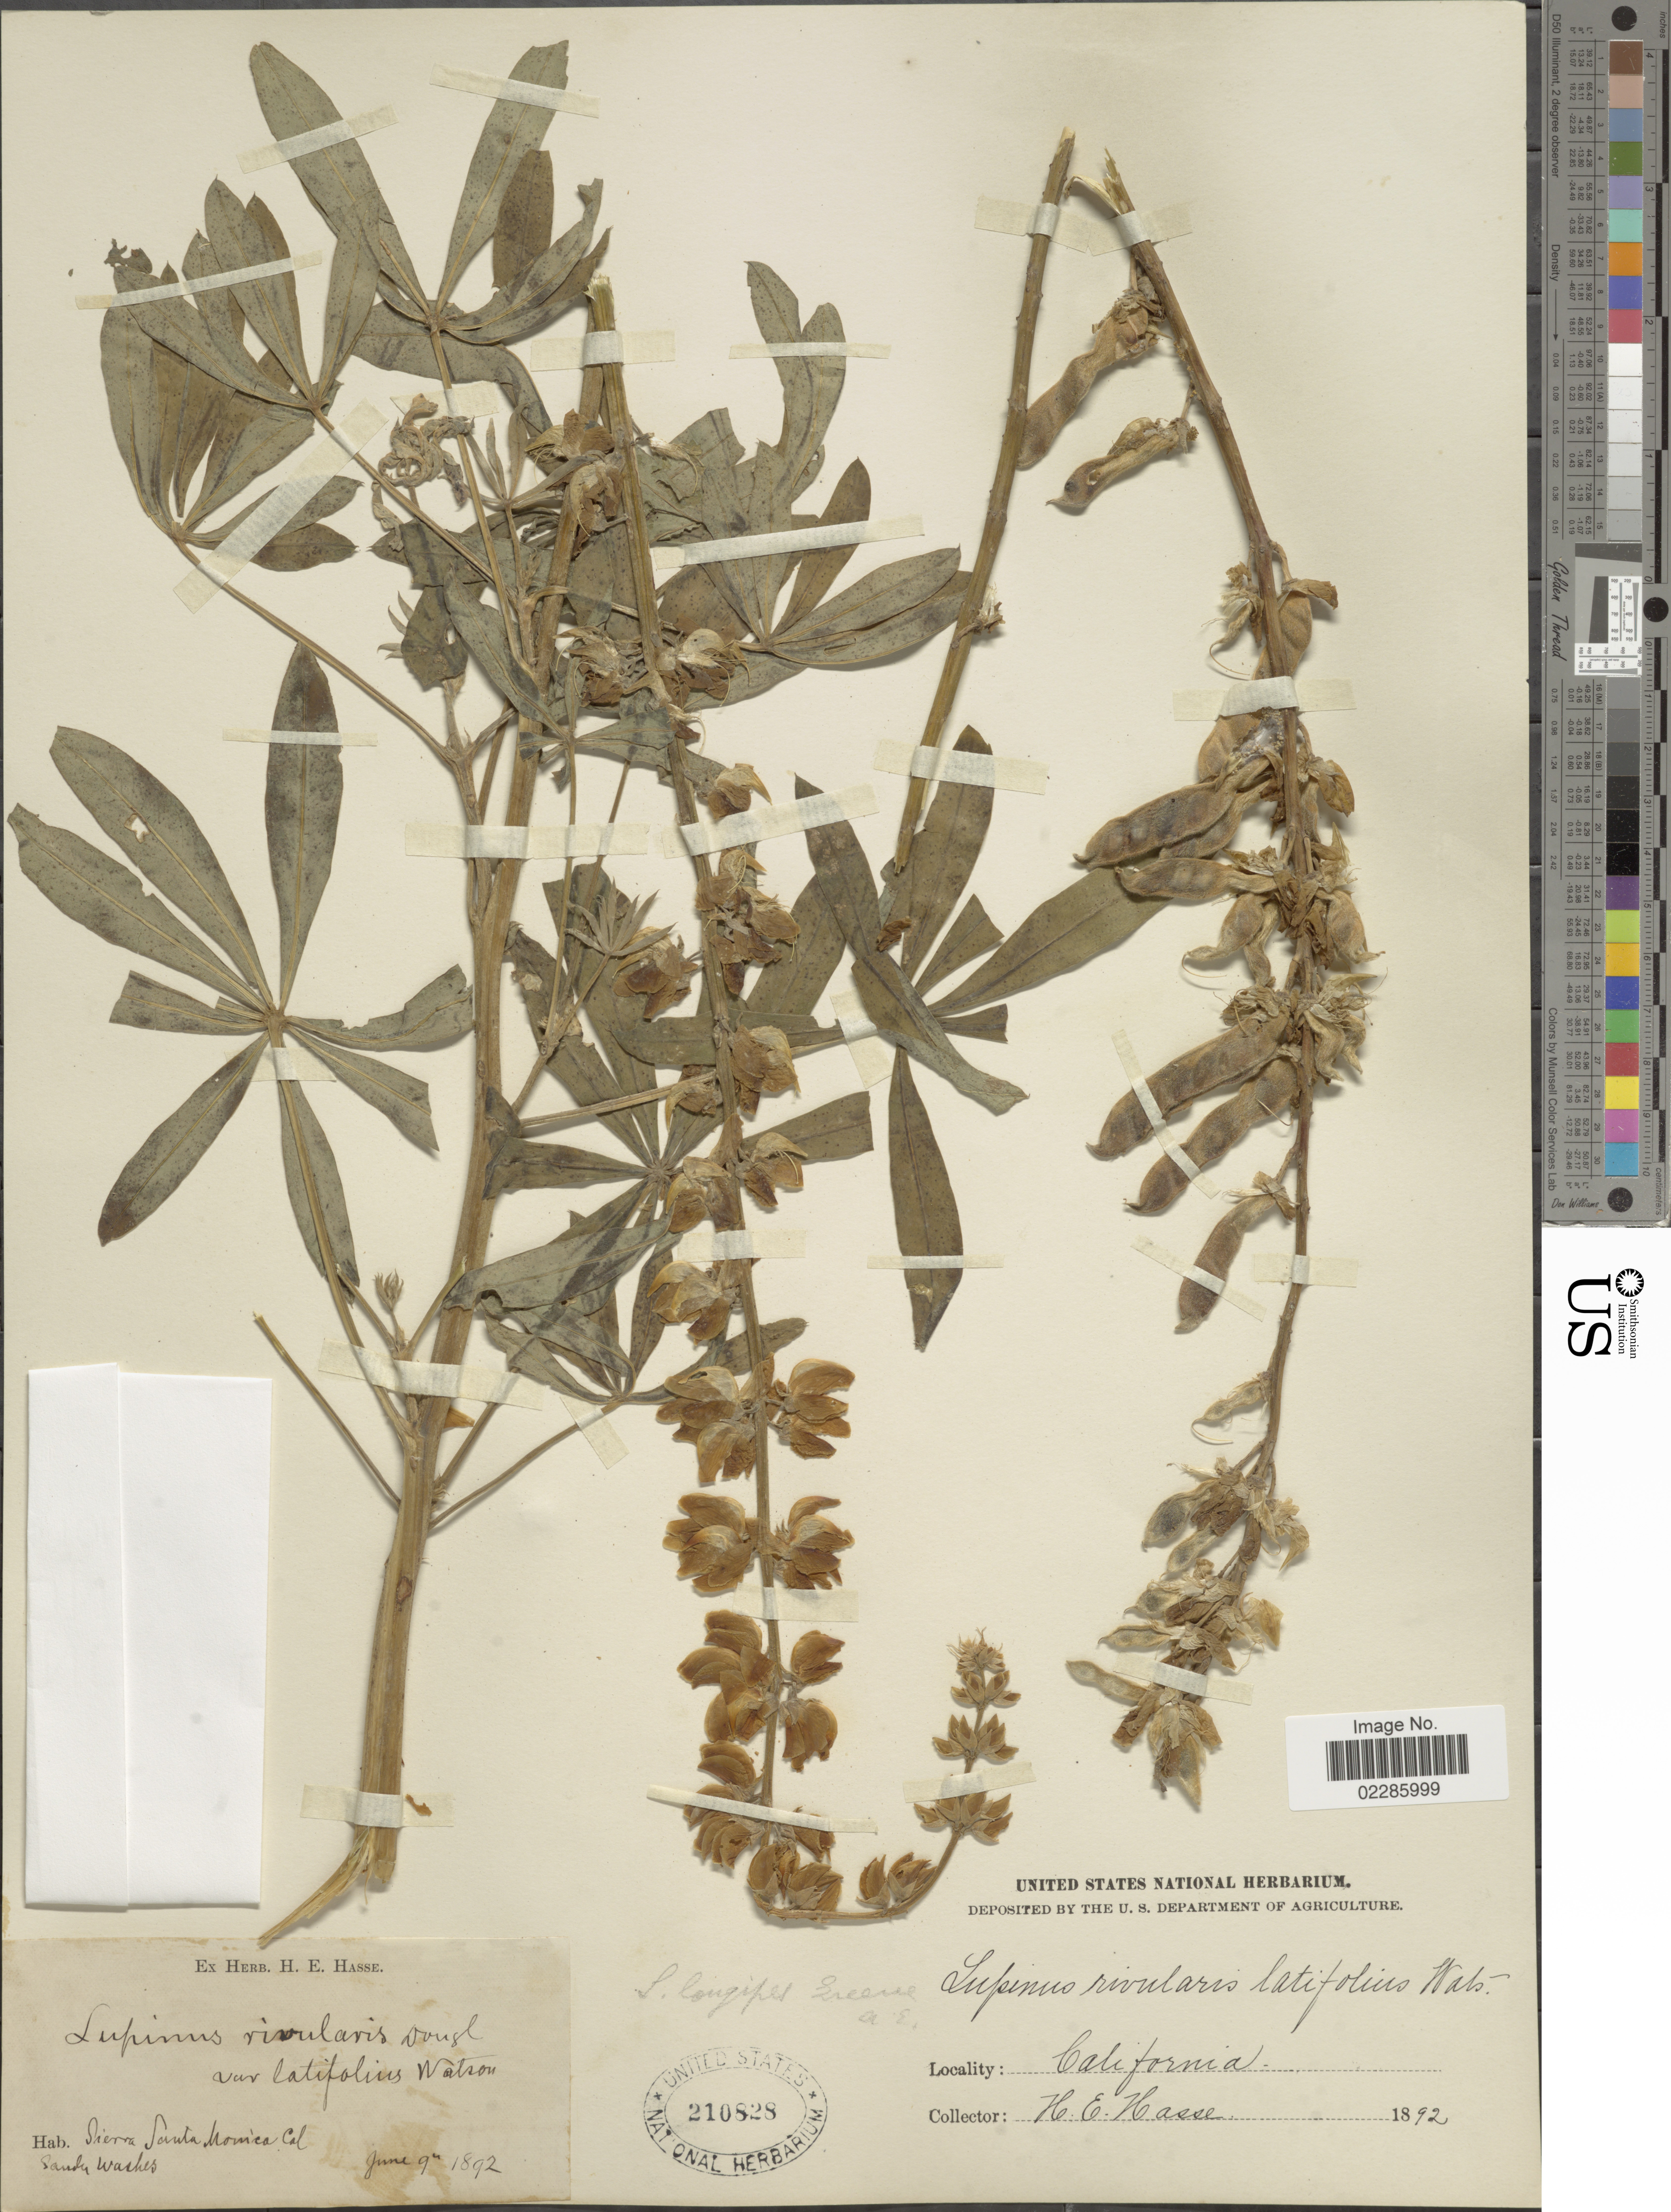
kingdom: Plantae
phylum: Tracheophyta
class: Magnoliopsida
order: Fabales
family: Fabaceae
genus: Lupinus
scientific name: Lupinus longipes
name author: Greene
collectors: H. E. Hasse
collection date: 1892-06-09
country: United States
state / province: California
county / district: Los Angeles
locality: Sierra Santa Monica Cal Sandy washes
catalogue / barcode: US 210828